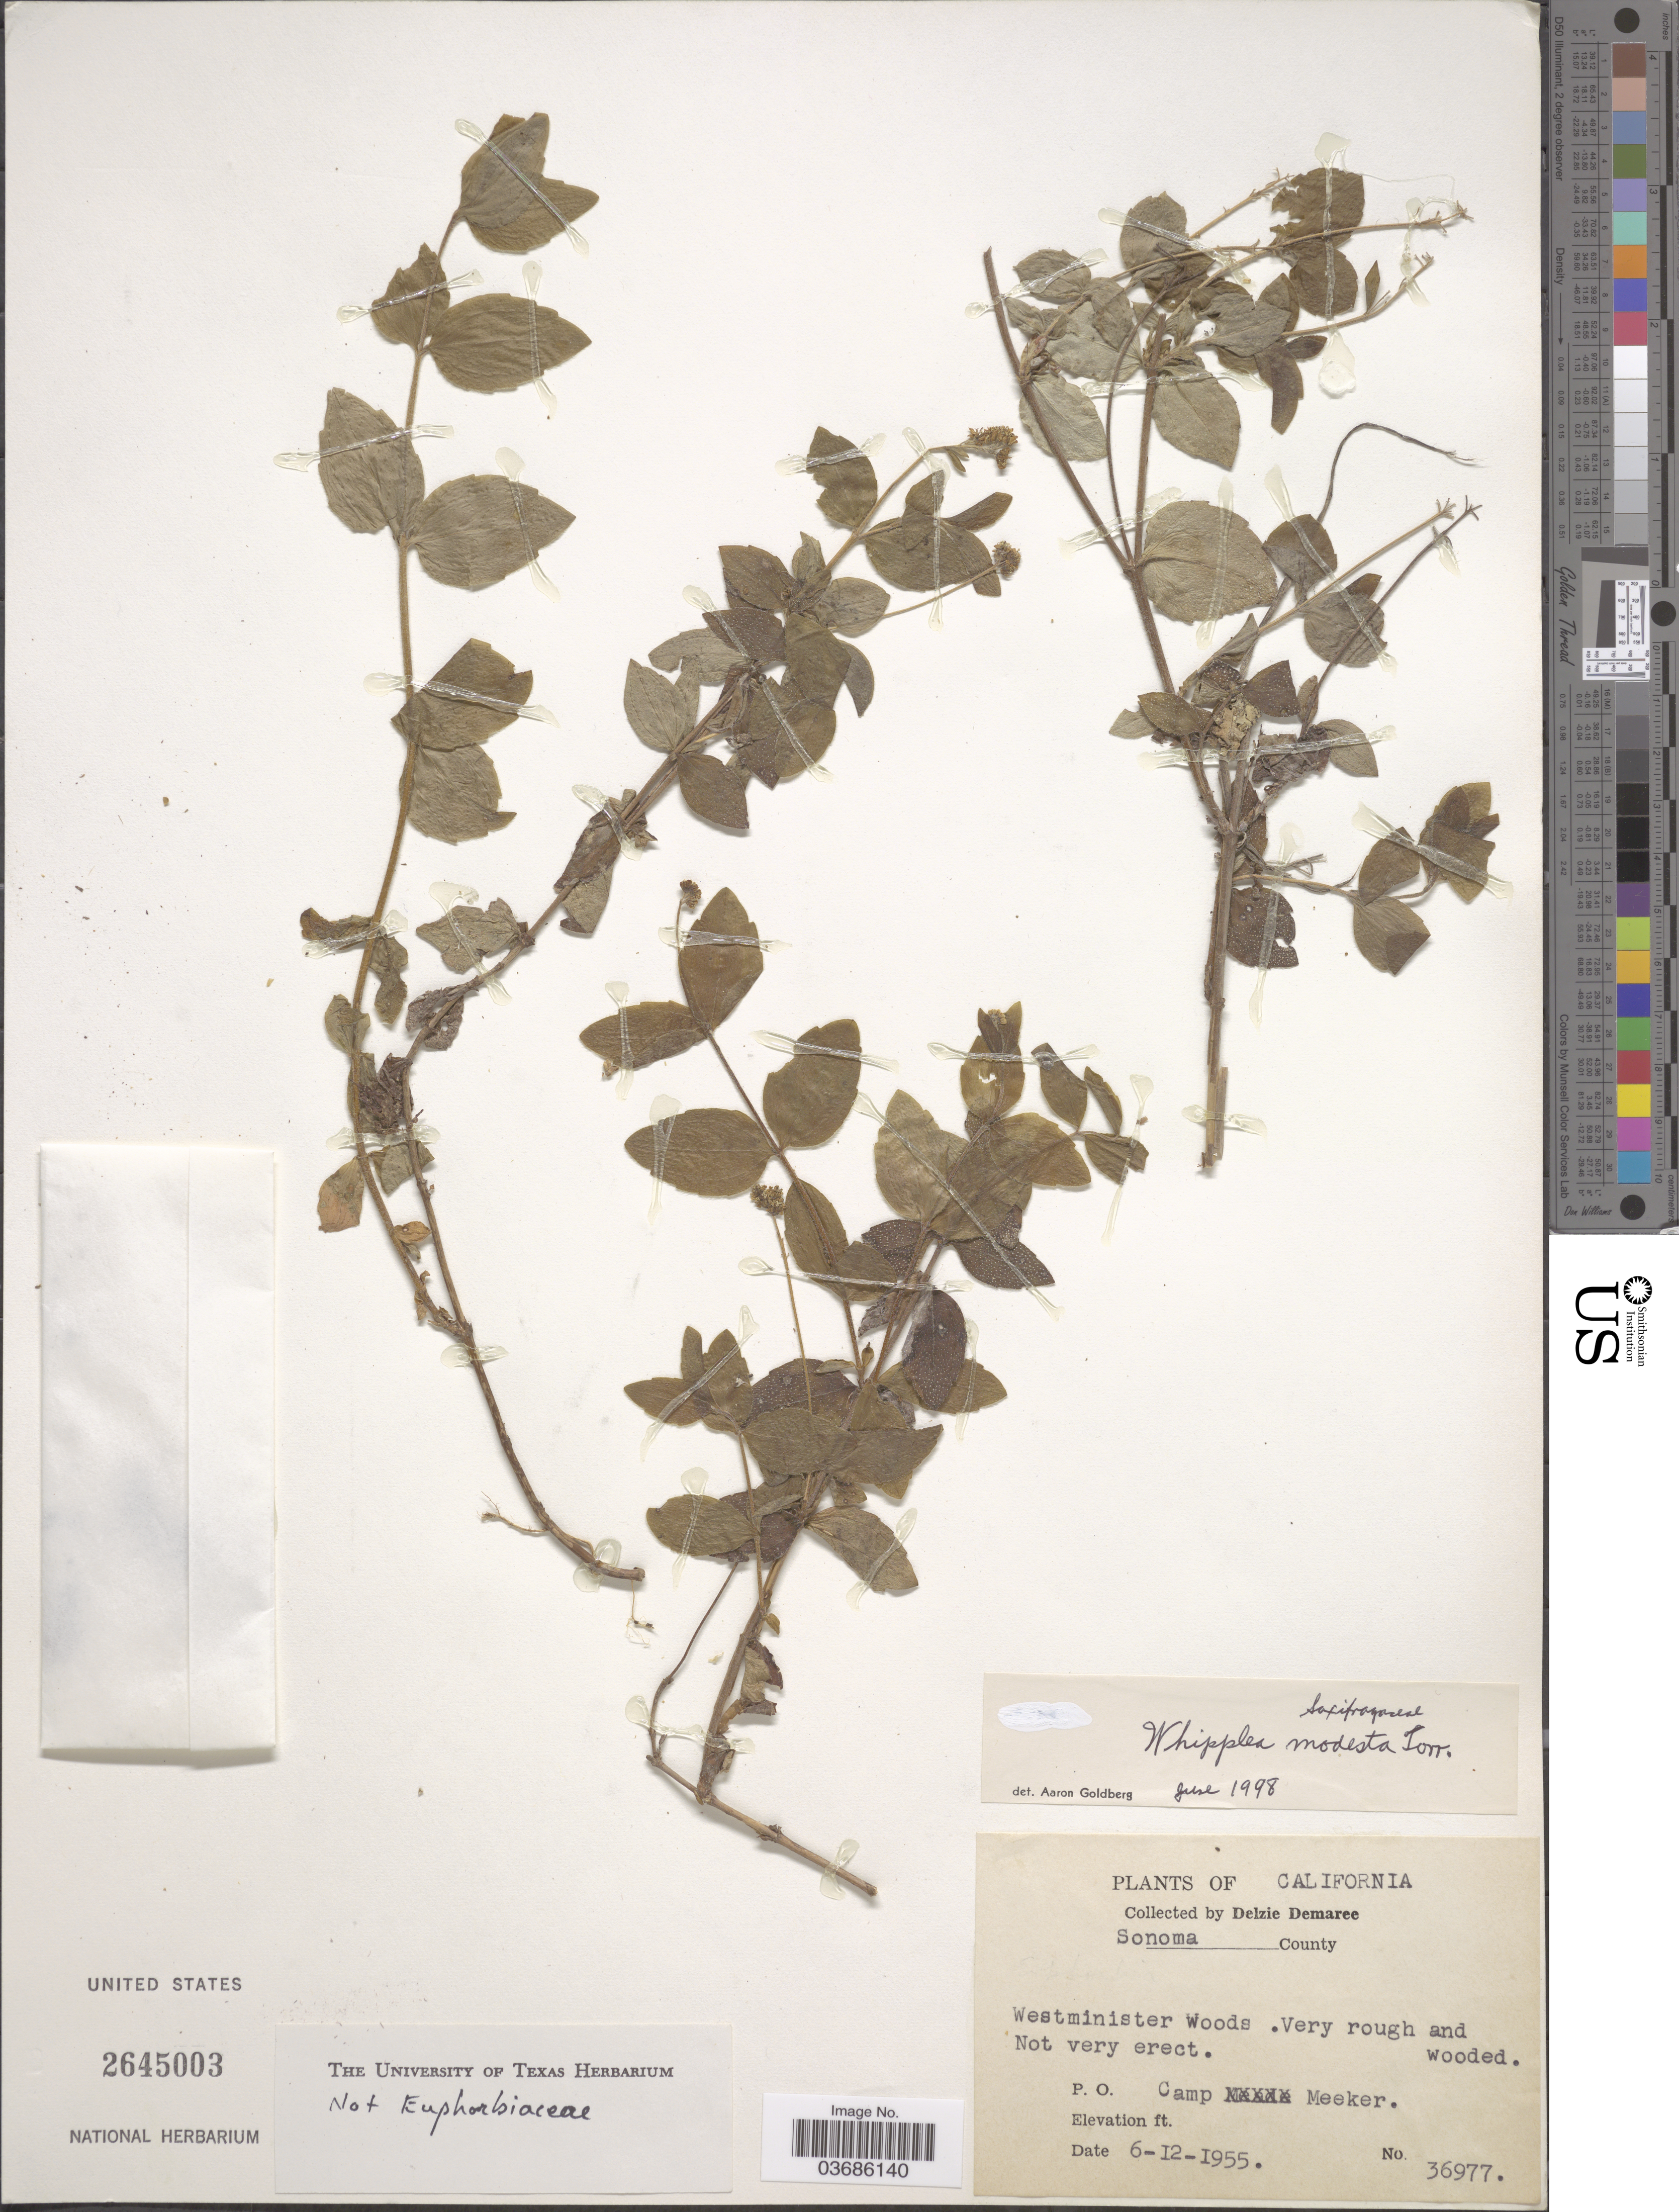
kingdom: Plantae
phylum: Tracheophyta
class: Magnoliopsida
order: Cornales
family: Hydrangeaceae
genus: Whipplea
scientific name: Whipplea modesta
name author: Torr.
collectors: D. Demaree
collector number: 36977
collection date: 1955-06-12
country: United States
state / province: California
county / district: Sonoma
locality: Sonoma County. Westminister Woods. P. O. Camp Meeker.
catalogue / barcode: US 2645003